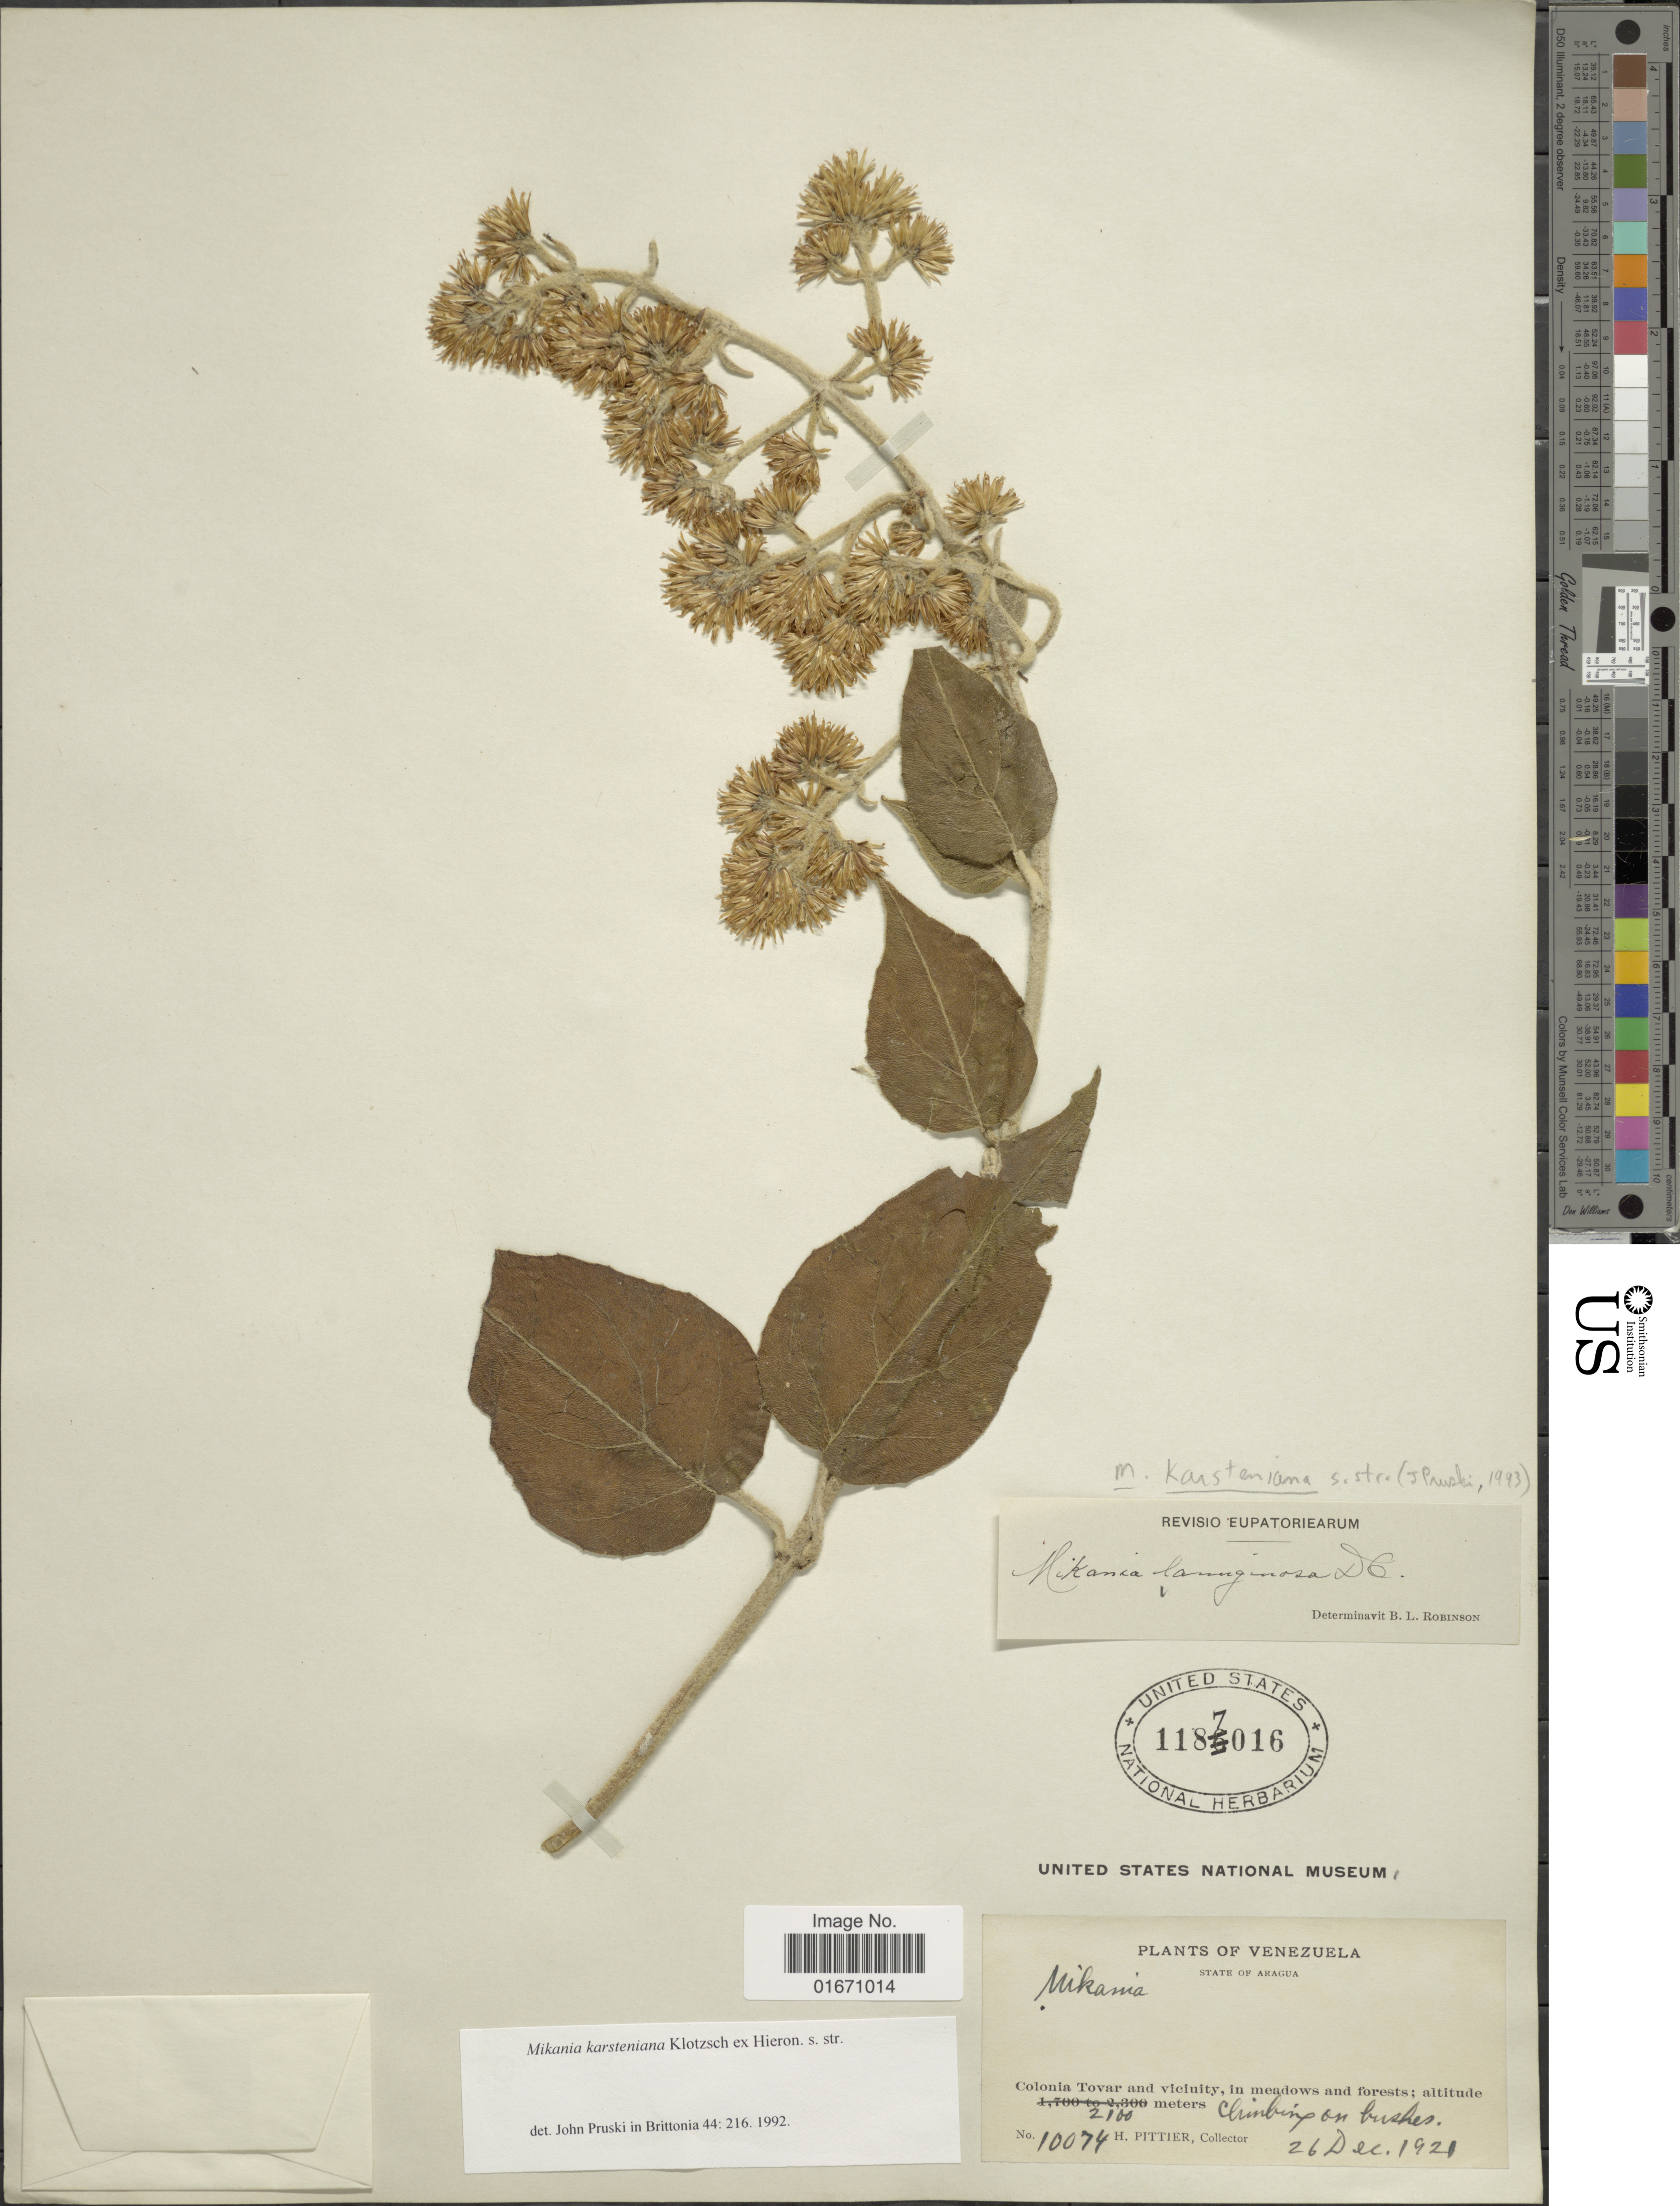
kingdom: Plantae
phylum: Tracheophyta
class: Magnoliopsida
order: Asterales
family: Asteraceae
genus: Mikania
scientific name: Mikania karsteniana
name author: Klotzsch ex Hieron.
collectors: H. F. Pittier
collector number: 10074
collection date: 1921-12-26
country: Venezuela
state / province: Aragua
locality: Colonia Tovar and vicinity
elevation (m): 2100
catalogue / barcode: US 1187016